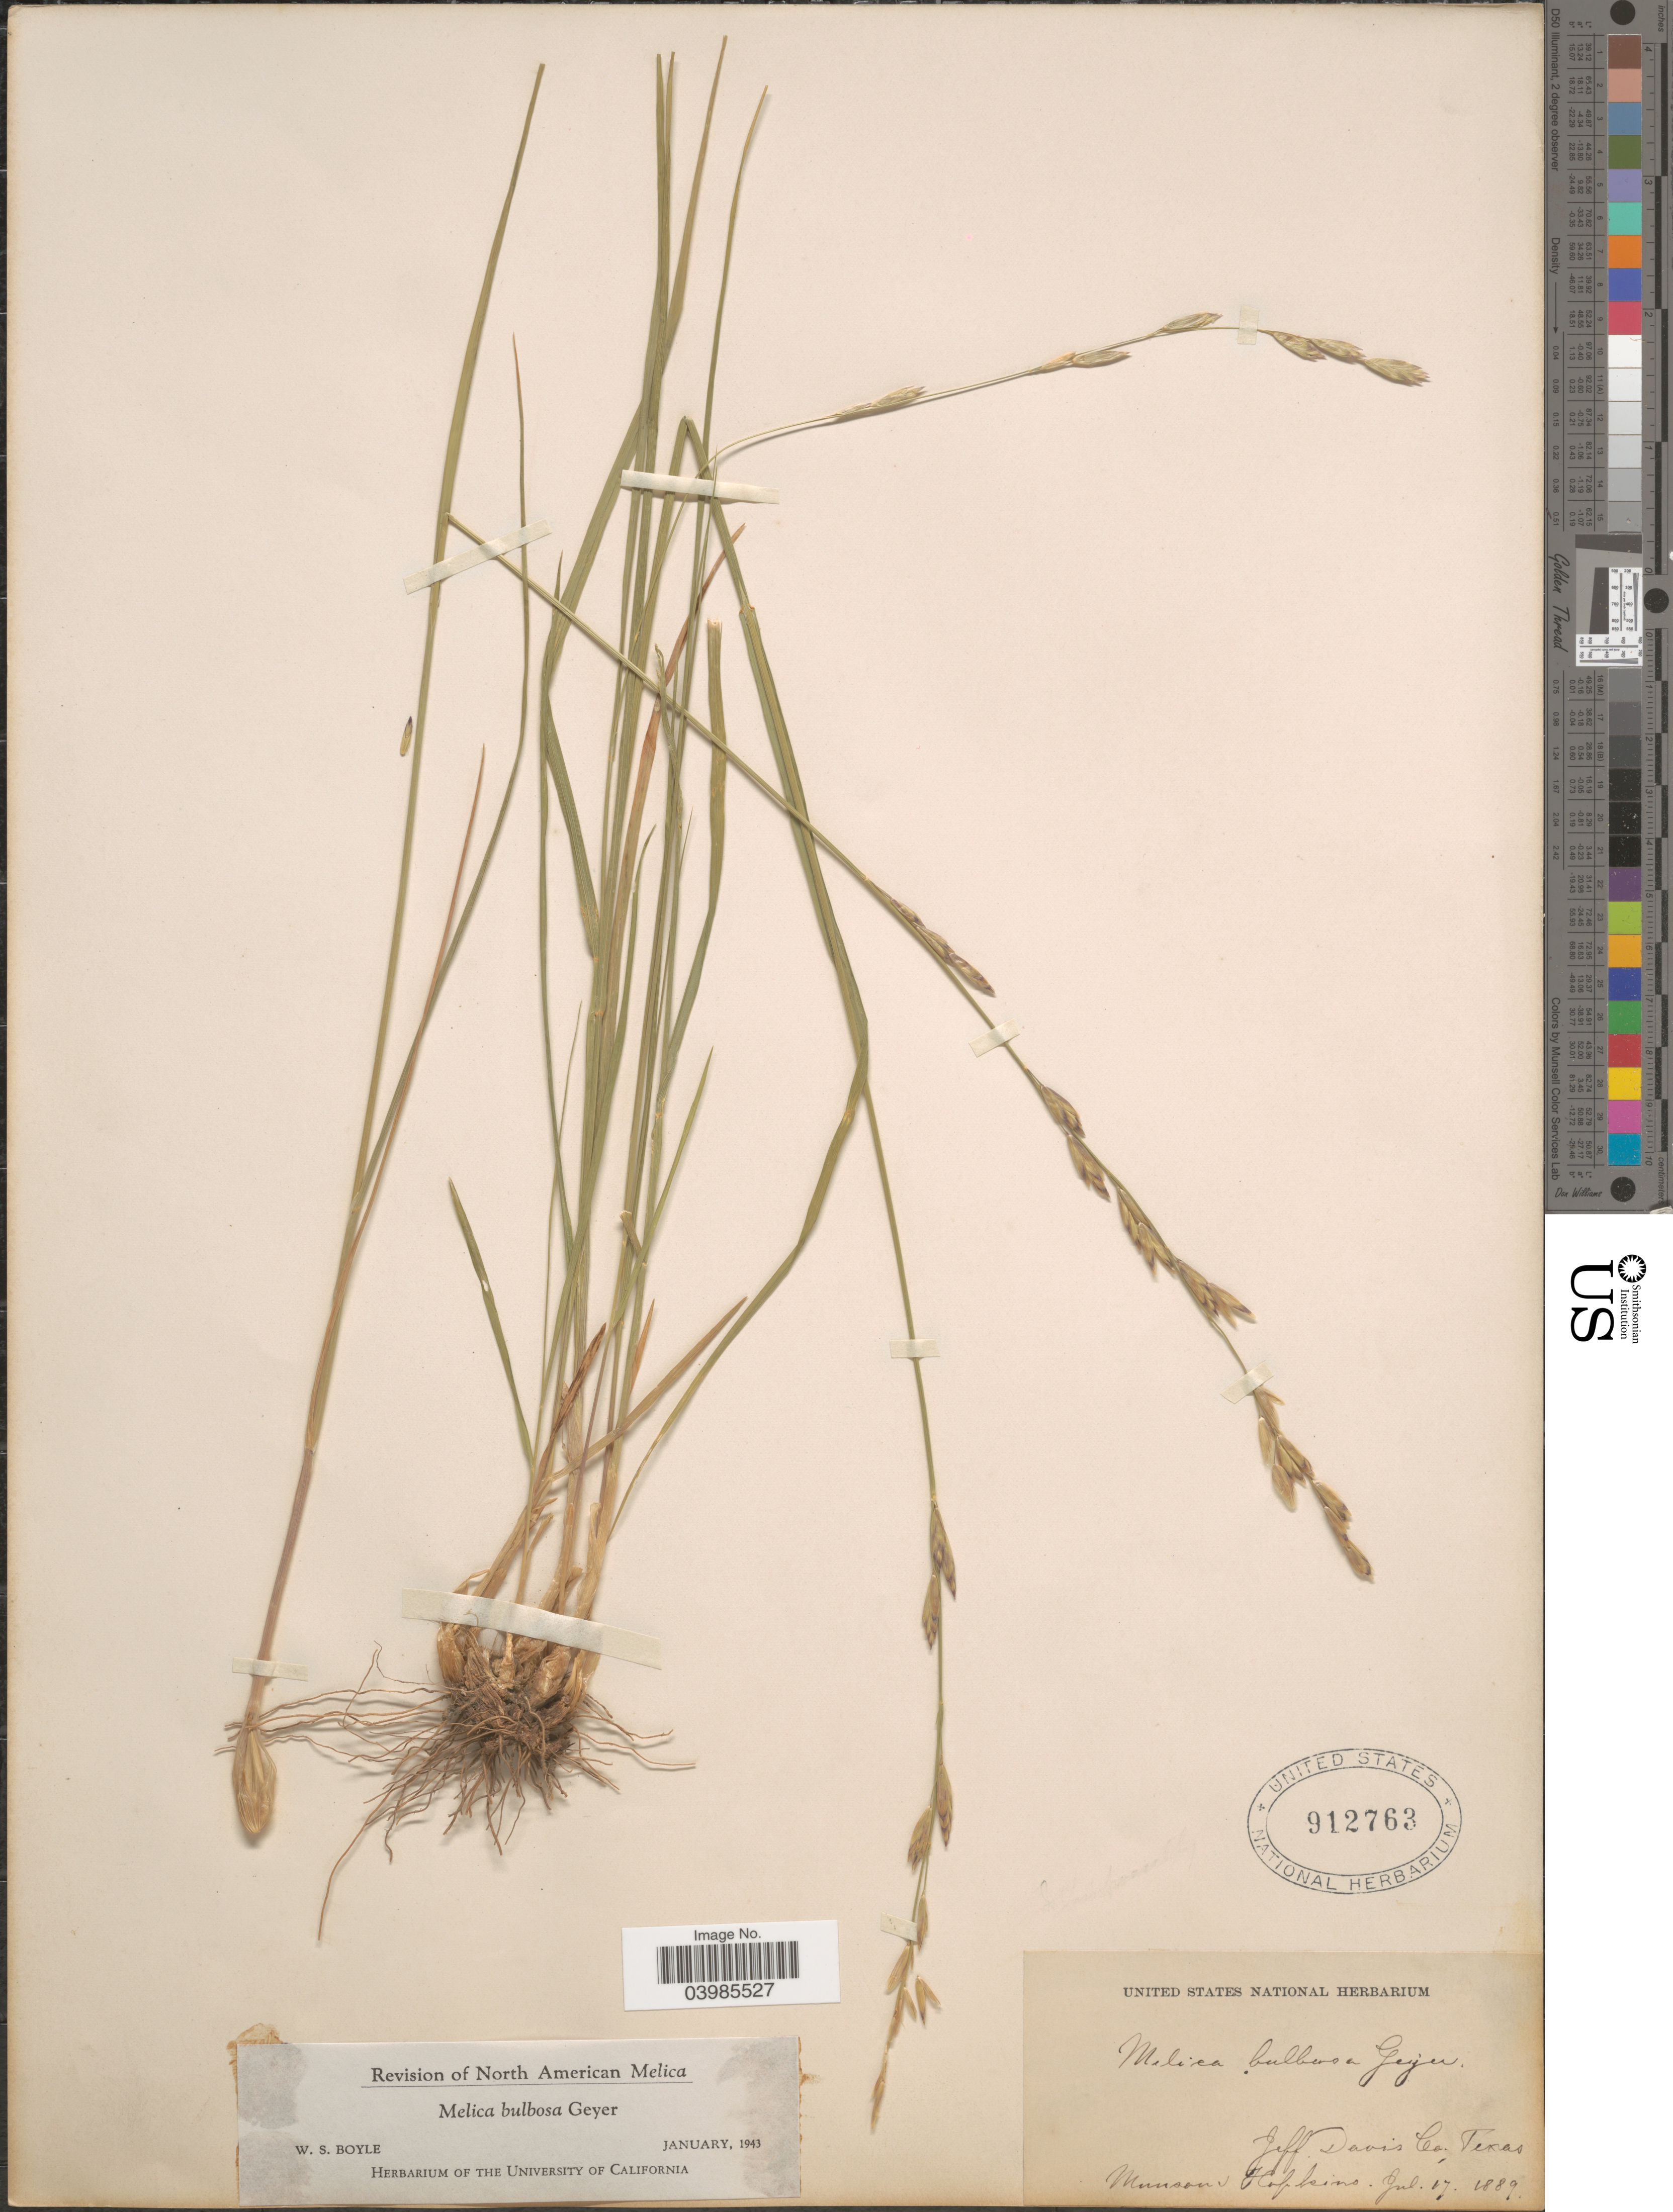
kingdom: Plantae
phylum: Tracheophyta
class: Liliopsida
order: Poales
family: Poaceae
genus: Melica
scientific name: Melica bulbosa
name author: Geyer ex Porter & J.M. Coult.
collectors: M. Hopkins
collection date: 1889-07-17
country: United States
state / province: Texas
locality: Jeff Davis Co.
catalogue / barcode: US 912763